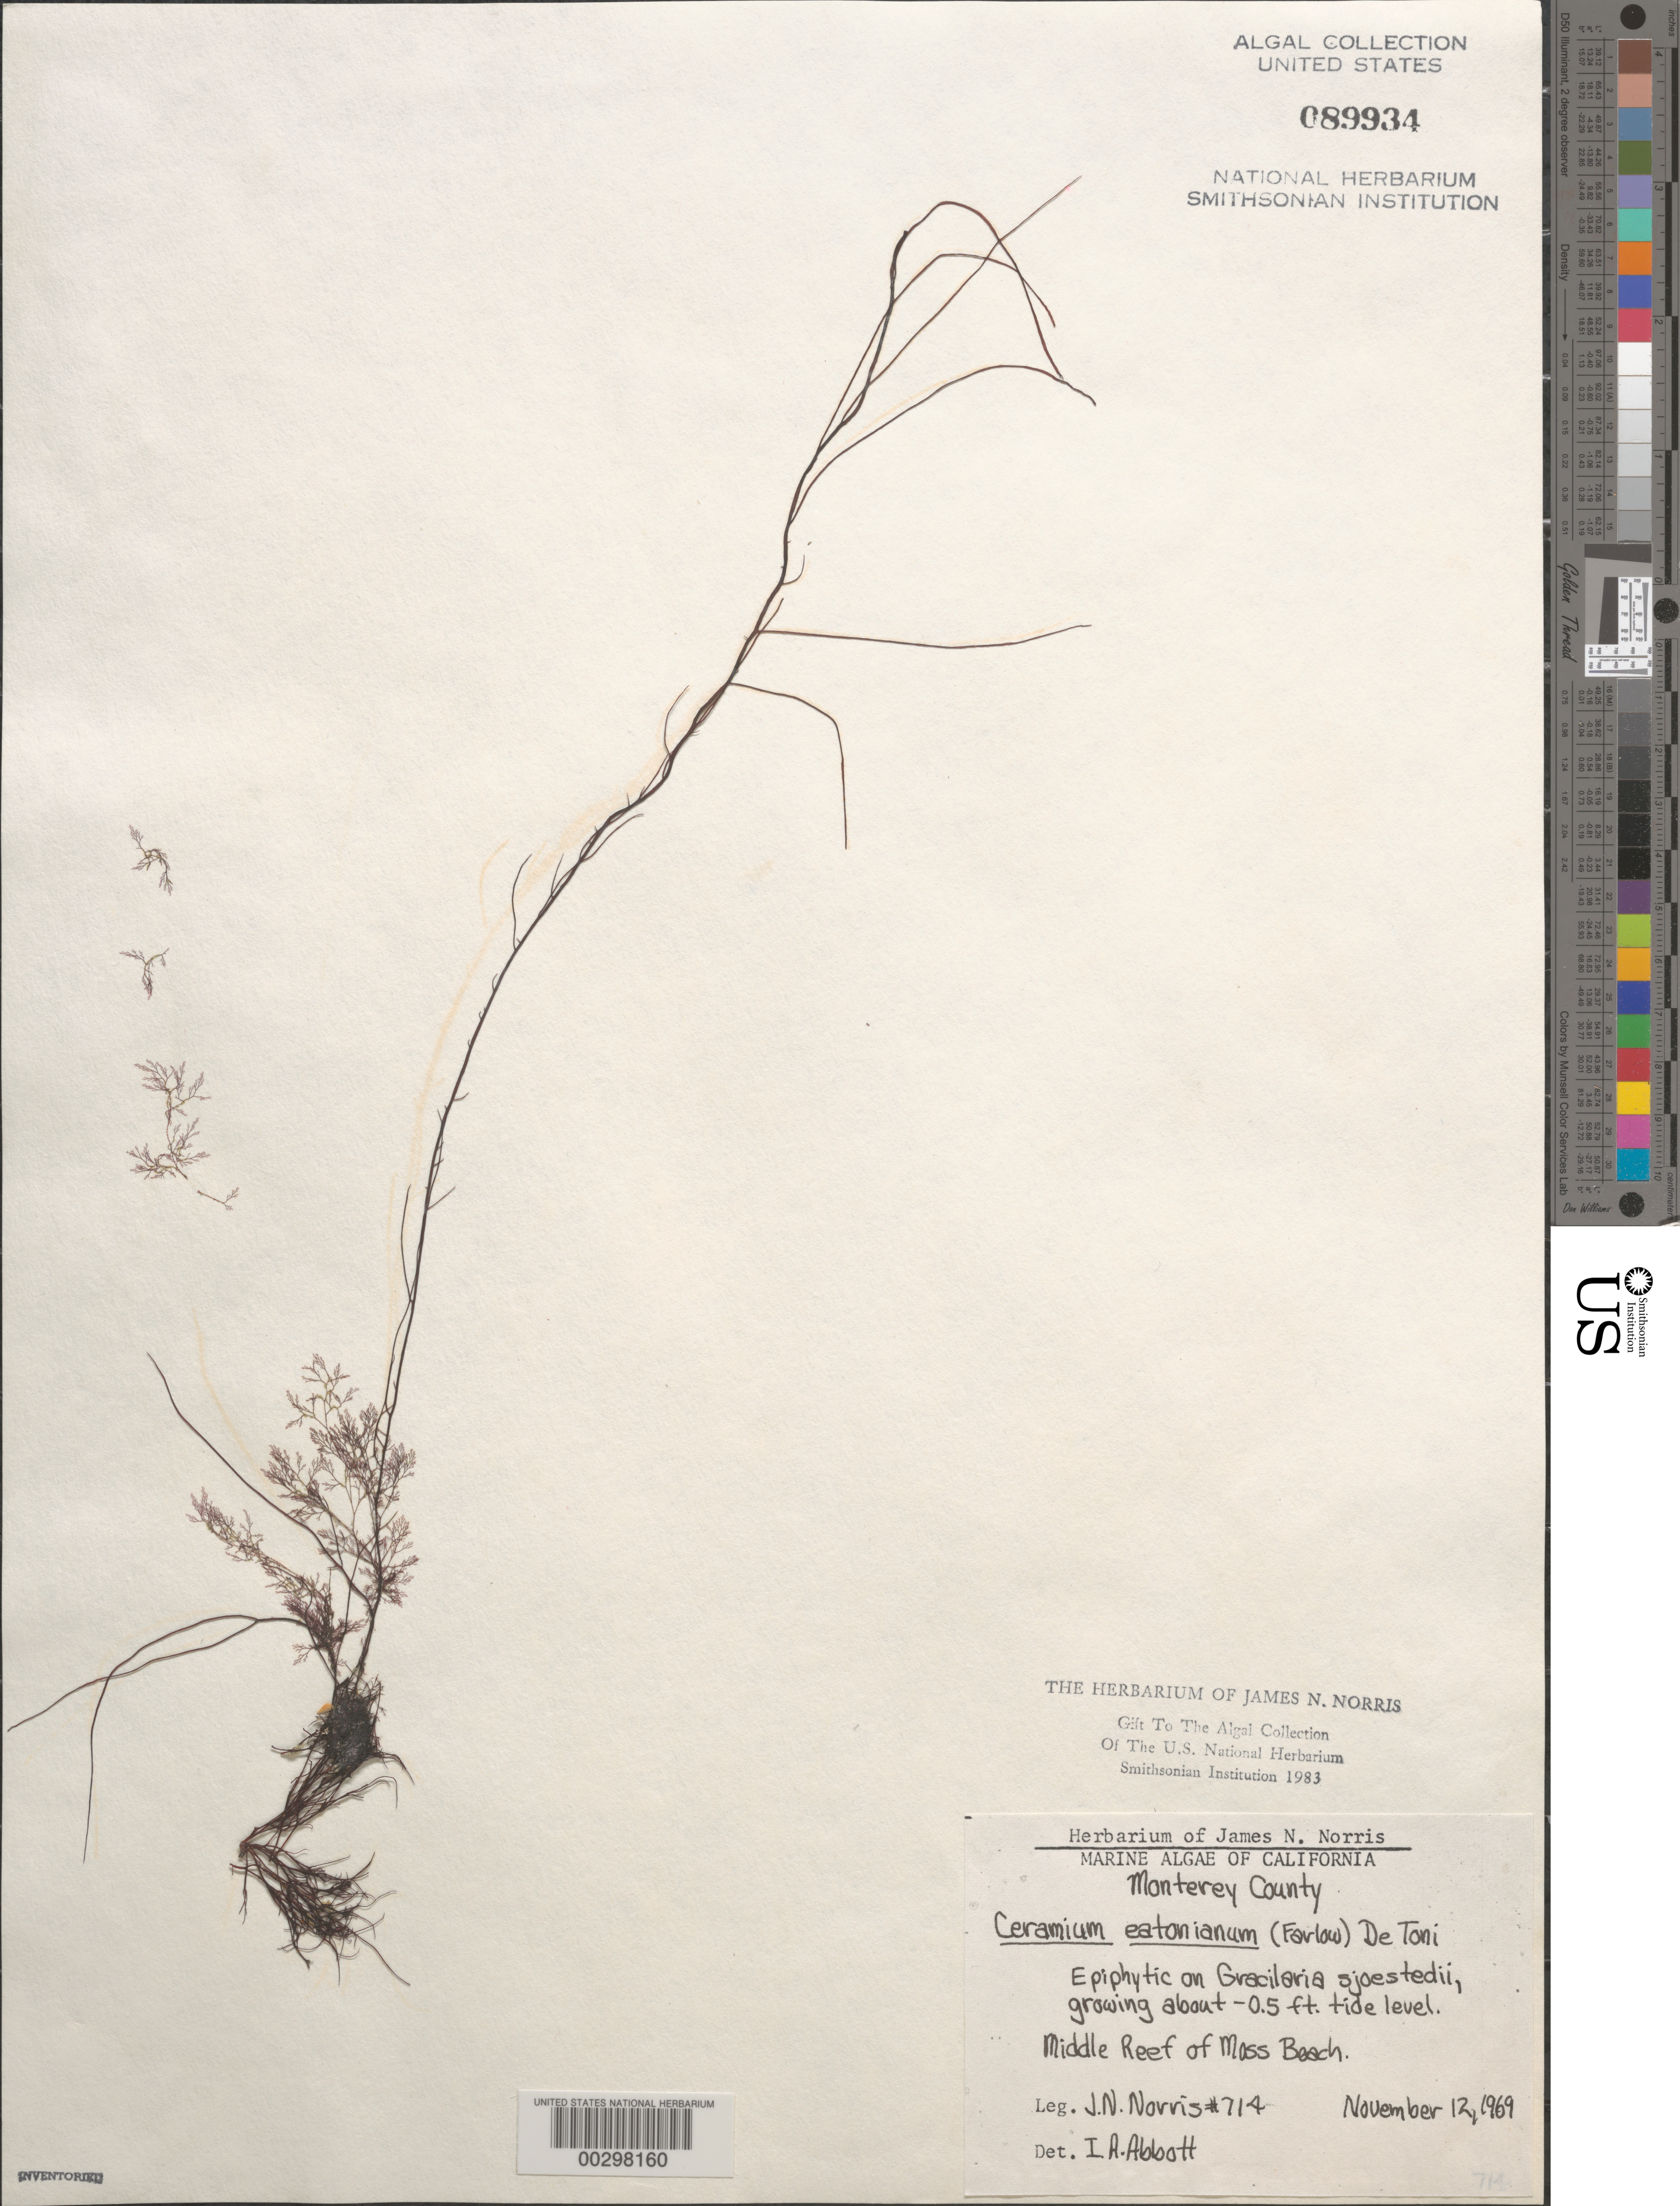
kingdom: Plantae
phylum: Rhodophyta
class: Florideophyceae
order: Ceramiales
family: Ceramiaceae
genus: Corallophila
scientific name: Corallophila eatoniana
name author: (Farl.) T.O. Cho et al.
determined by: Algae name updating Project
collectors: J. N. Norris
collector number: JN-714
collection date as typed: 12 Nov 1969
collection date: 1969-11-12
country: United States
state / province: California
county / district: Monterey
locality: Middle Reef of Moss Beach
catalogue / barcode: US 89934